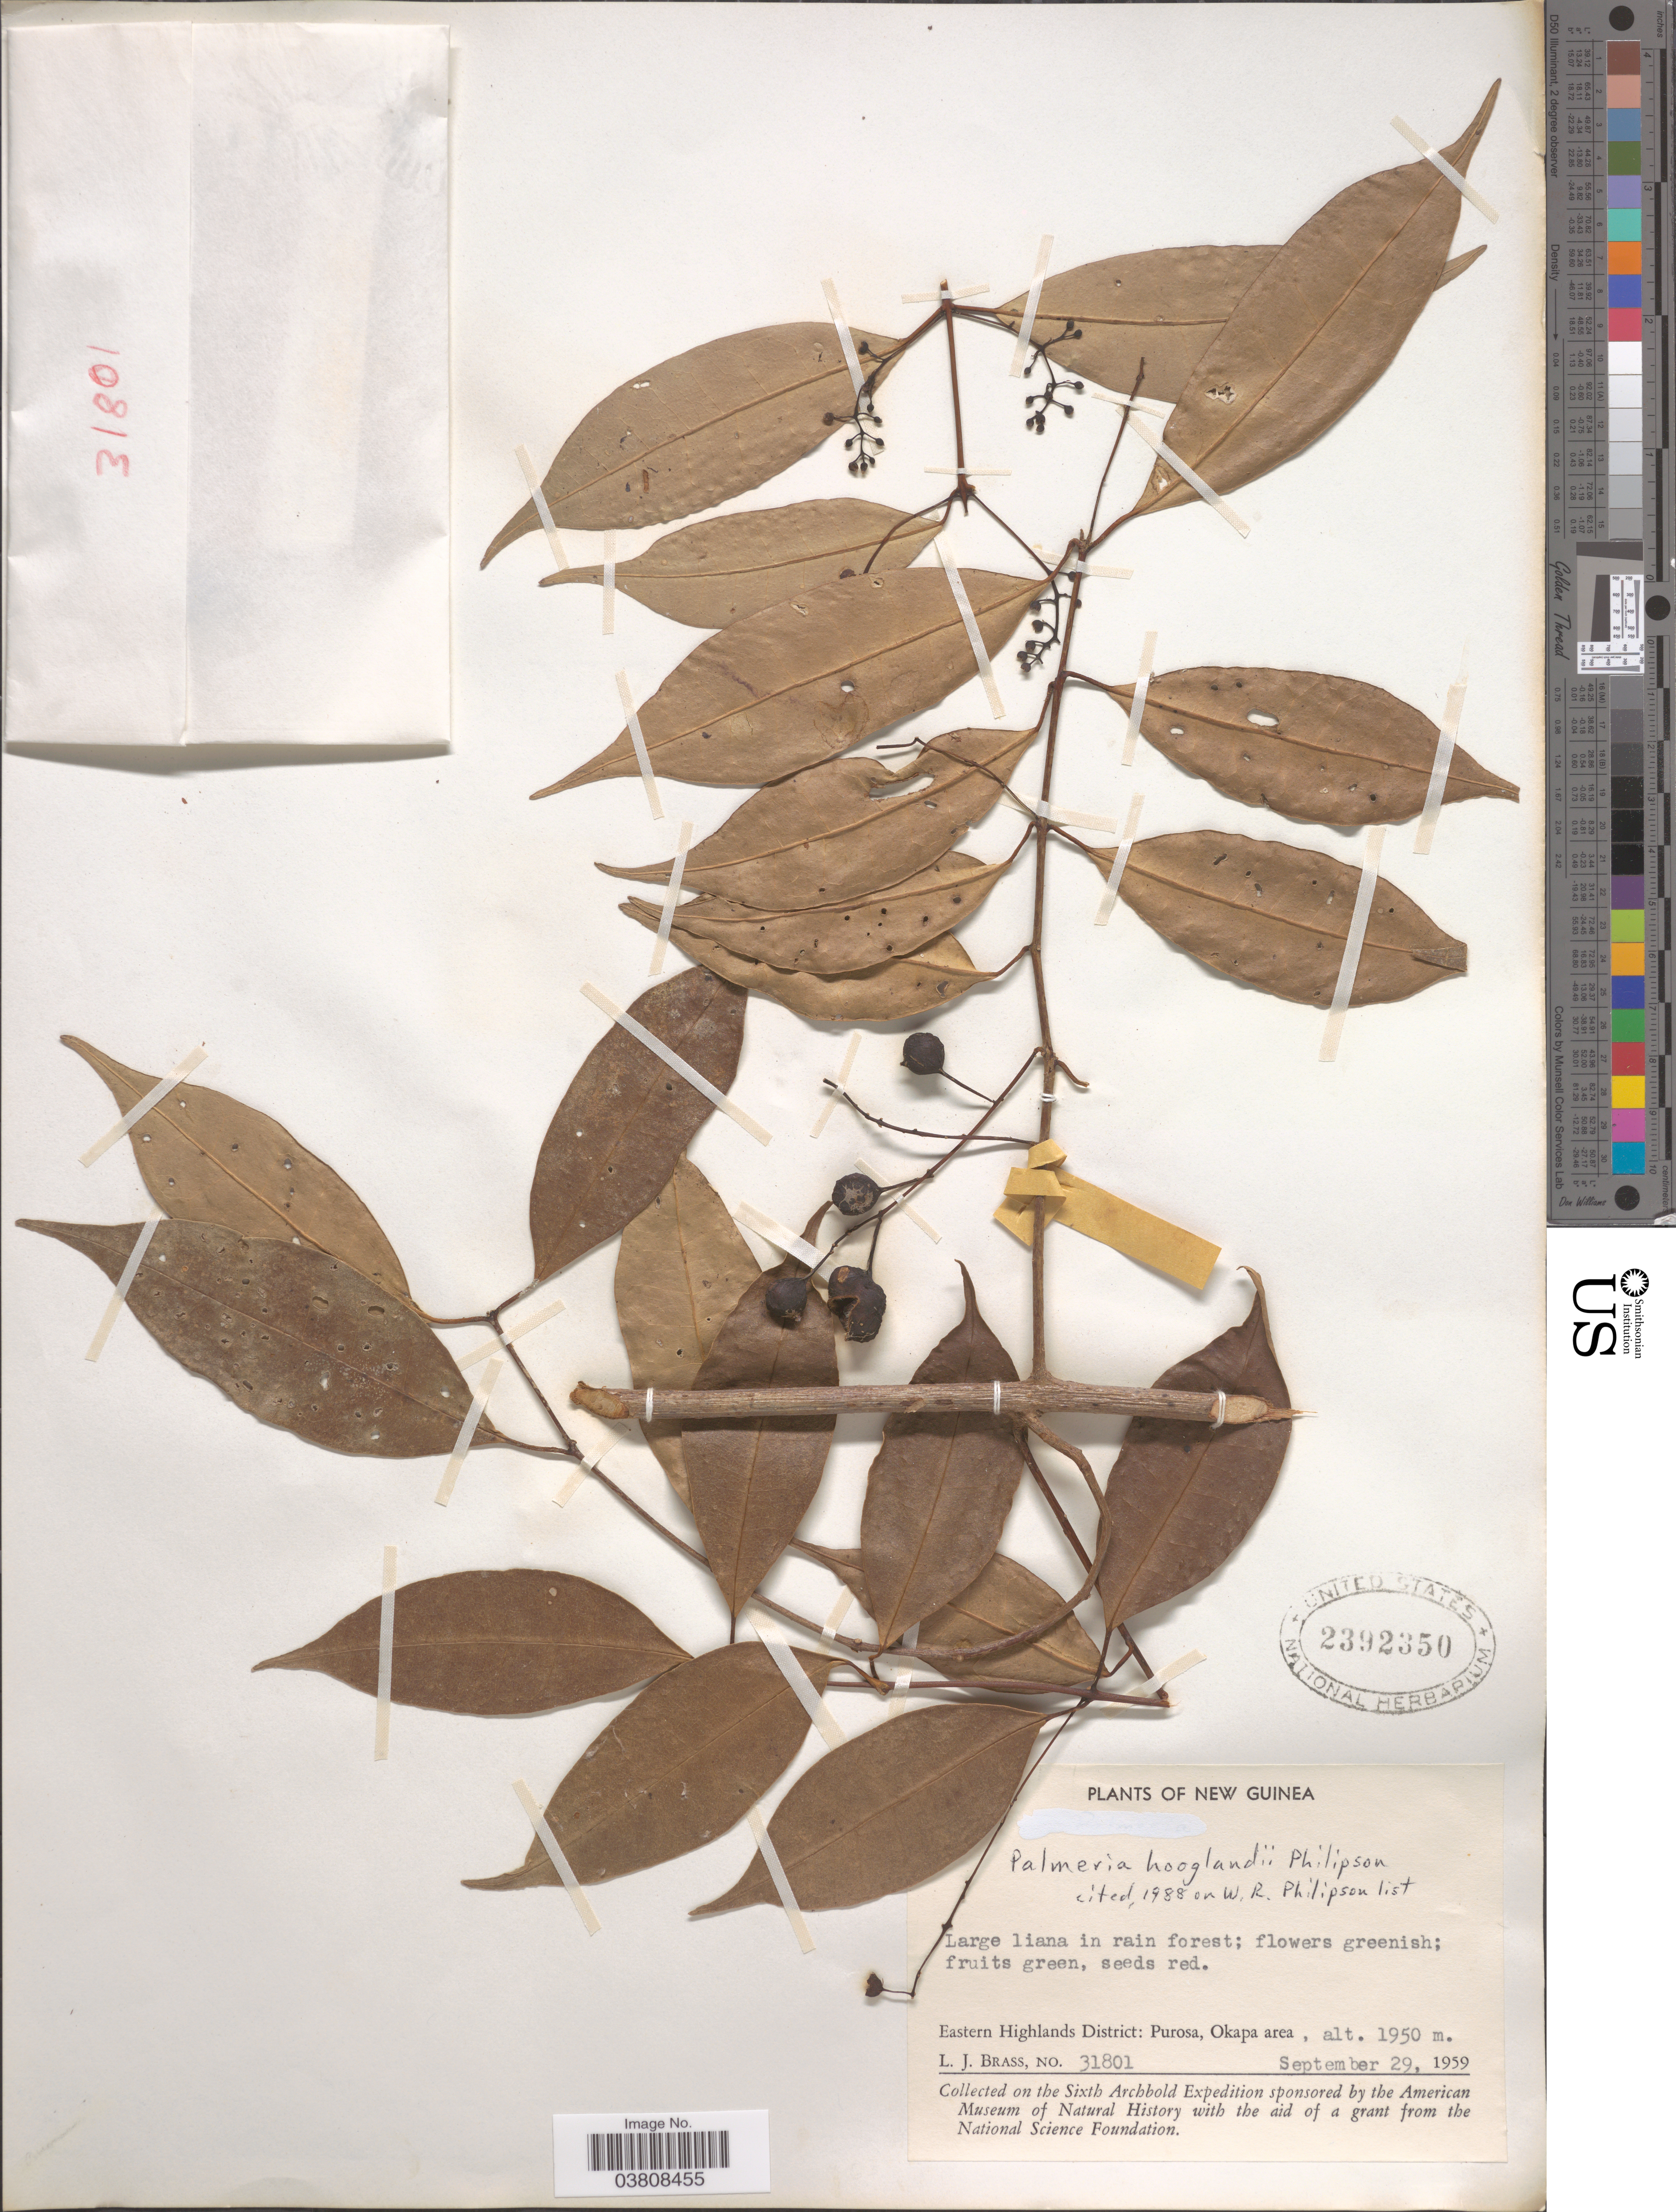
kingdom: Plantae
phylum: Tracheophyta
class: Magnoliopsida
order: Laurales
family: Monimiaceae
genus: Palmeria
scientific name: Palmeria hooglandii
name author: Philipson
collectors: L. J. Brass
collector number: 31801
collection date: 1959-09-29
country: Papua New Guinea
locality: New Guinea. Eastern Highlands District: Purosa, Okapa area.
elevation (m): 1950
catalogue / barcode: US 2392350